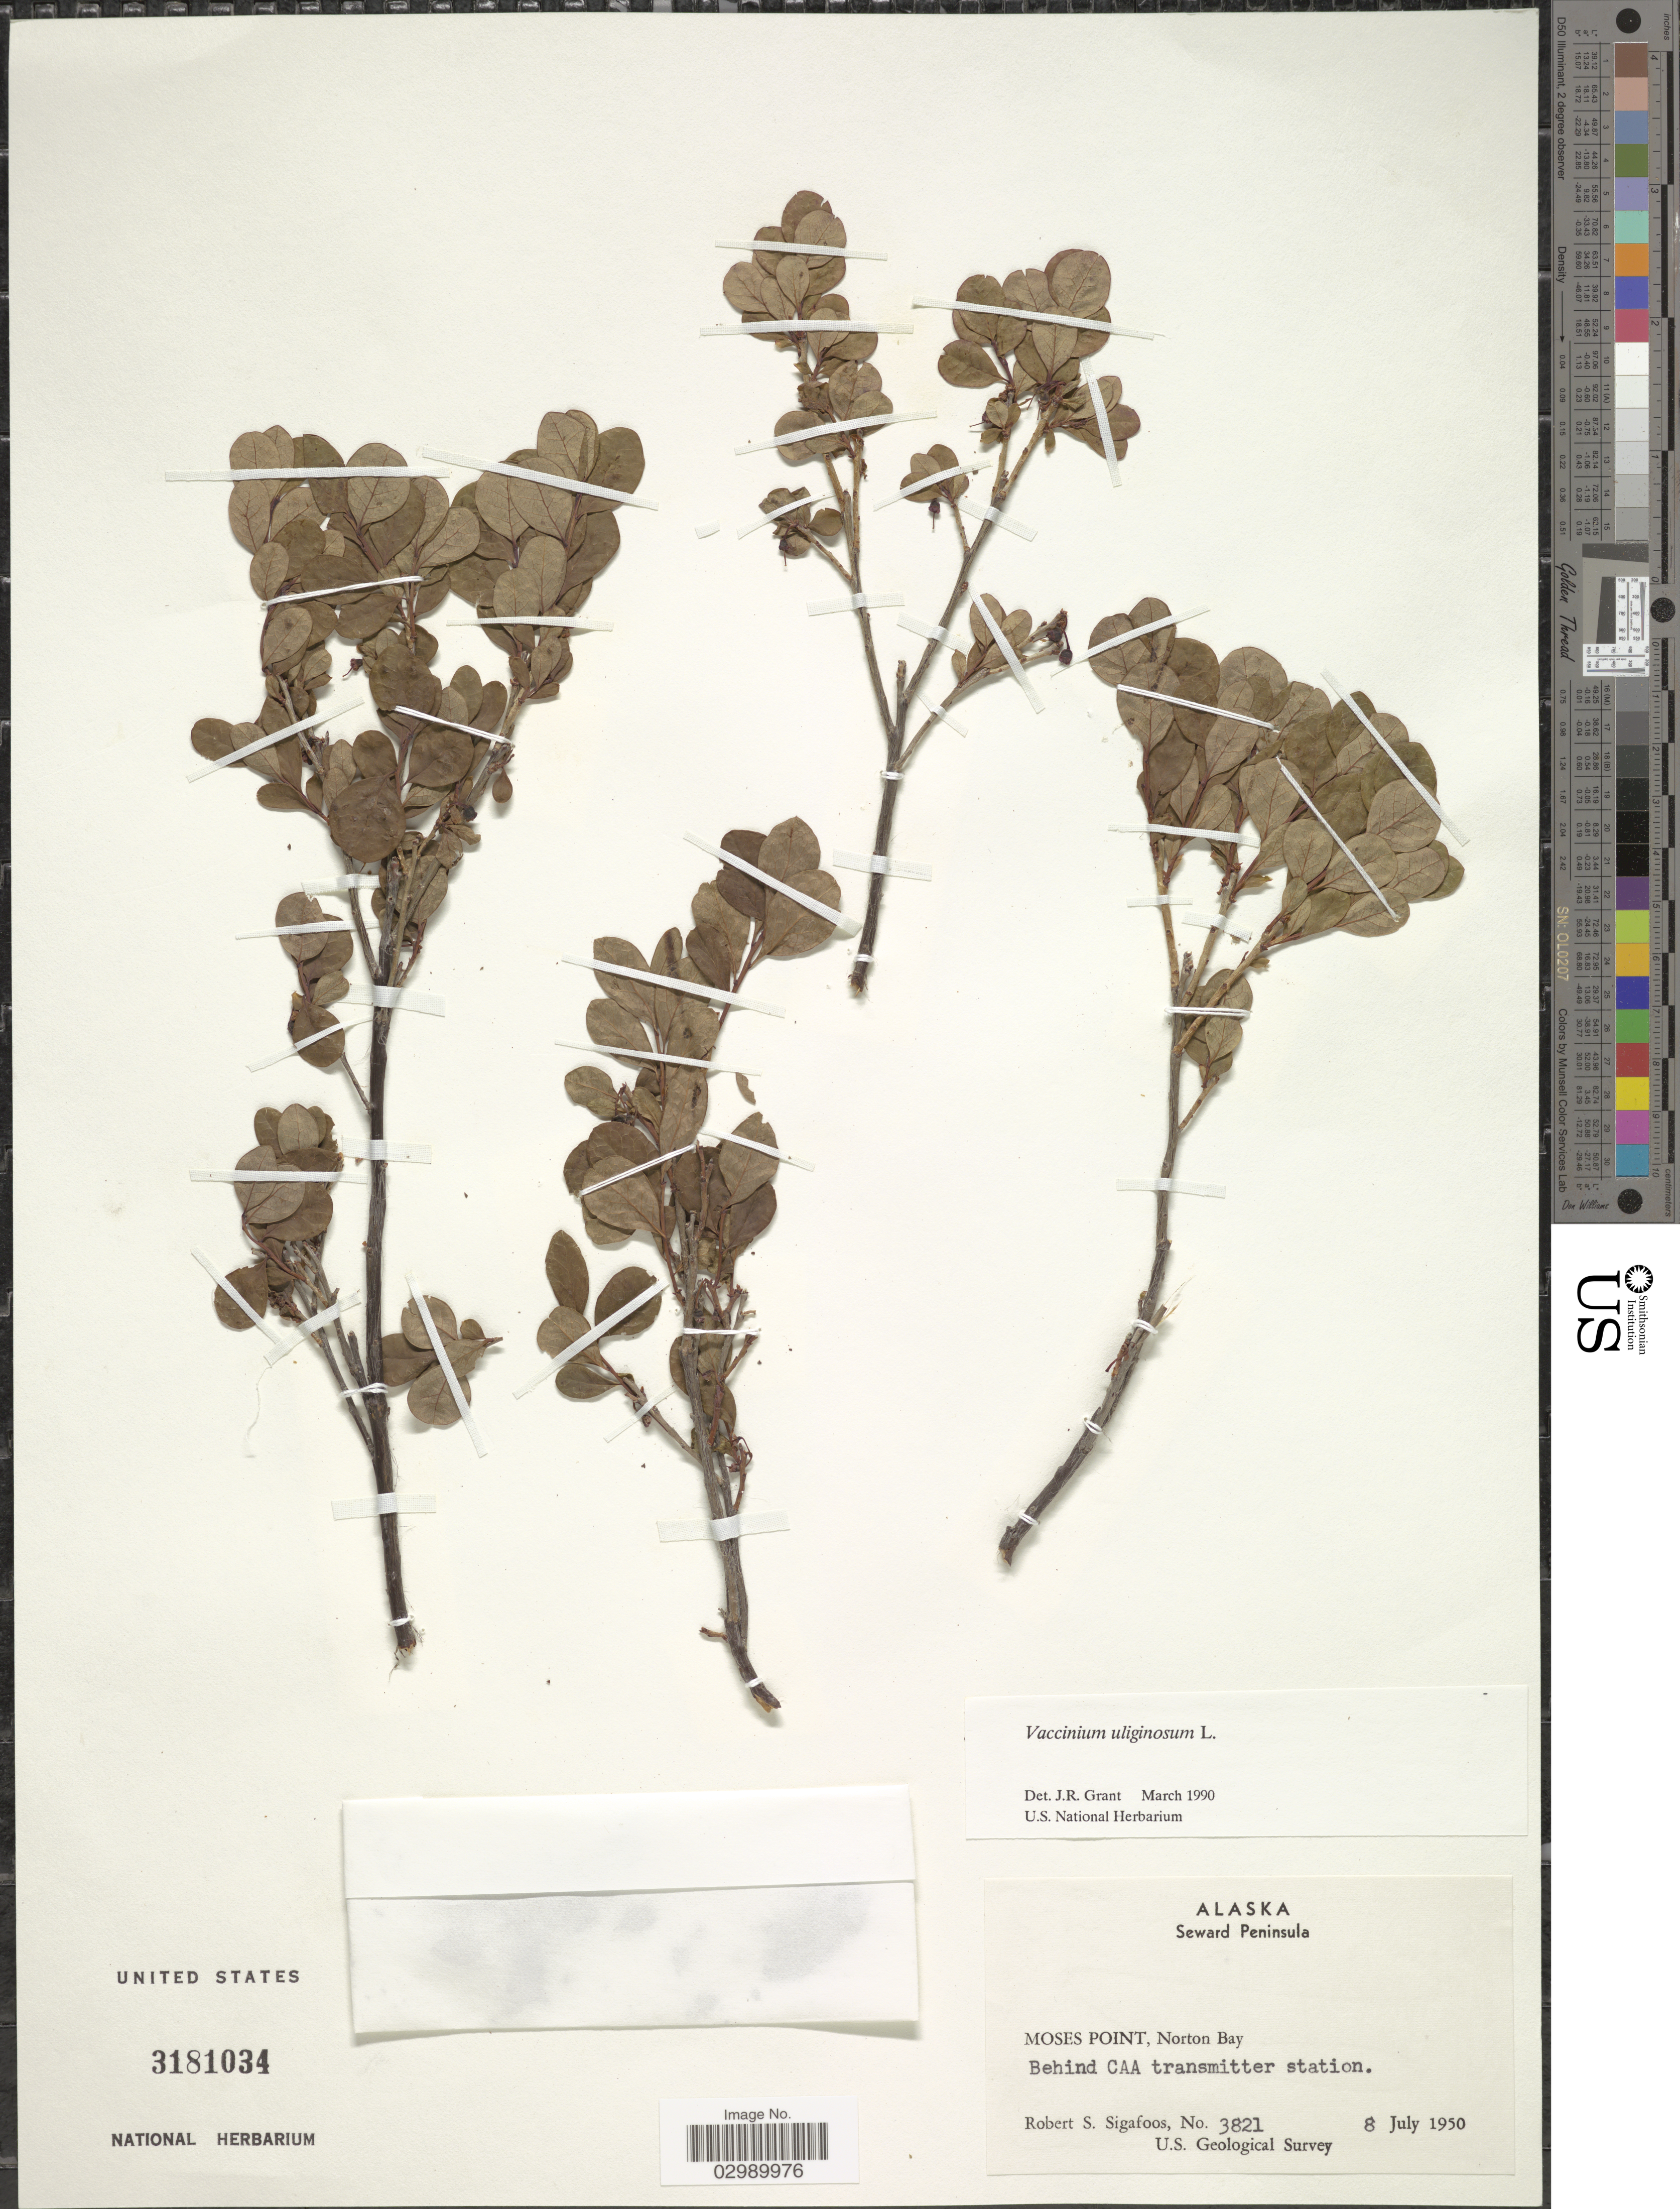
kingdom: Plantae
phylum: Tracheophyta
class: Magnoliopsida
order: Ericales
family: Ericaceae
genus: Vaccinium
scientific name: Vaccinium uliginosum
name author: L.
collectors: R. Sigafoos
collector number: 3821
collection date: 1950-07-08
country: United States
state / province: Alaska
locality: Seward Peninsula, Moses Point, Norton Bay, Behind CCA transmitter station.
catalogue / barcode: US 3181034